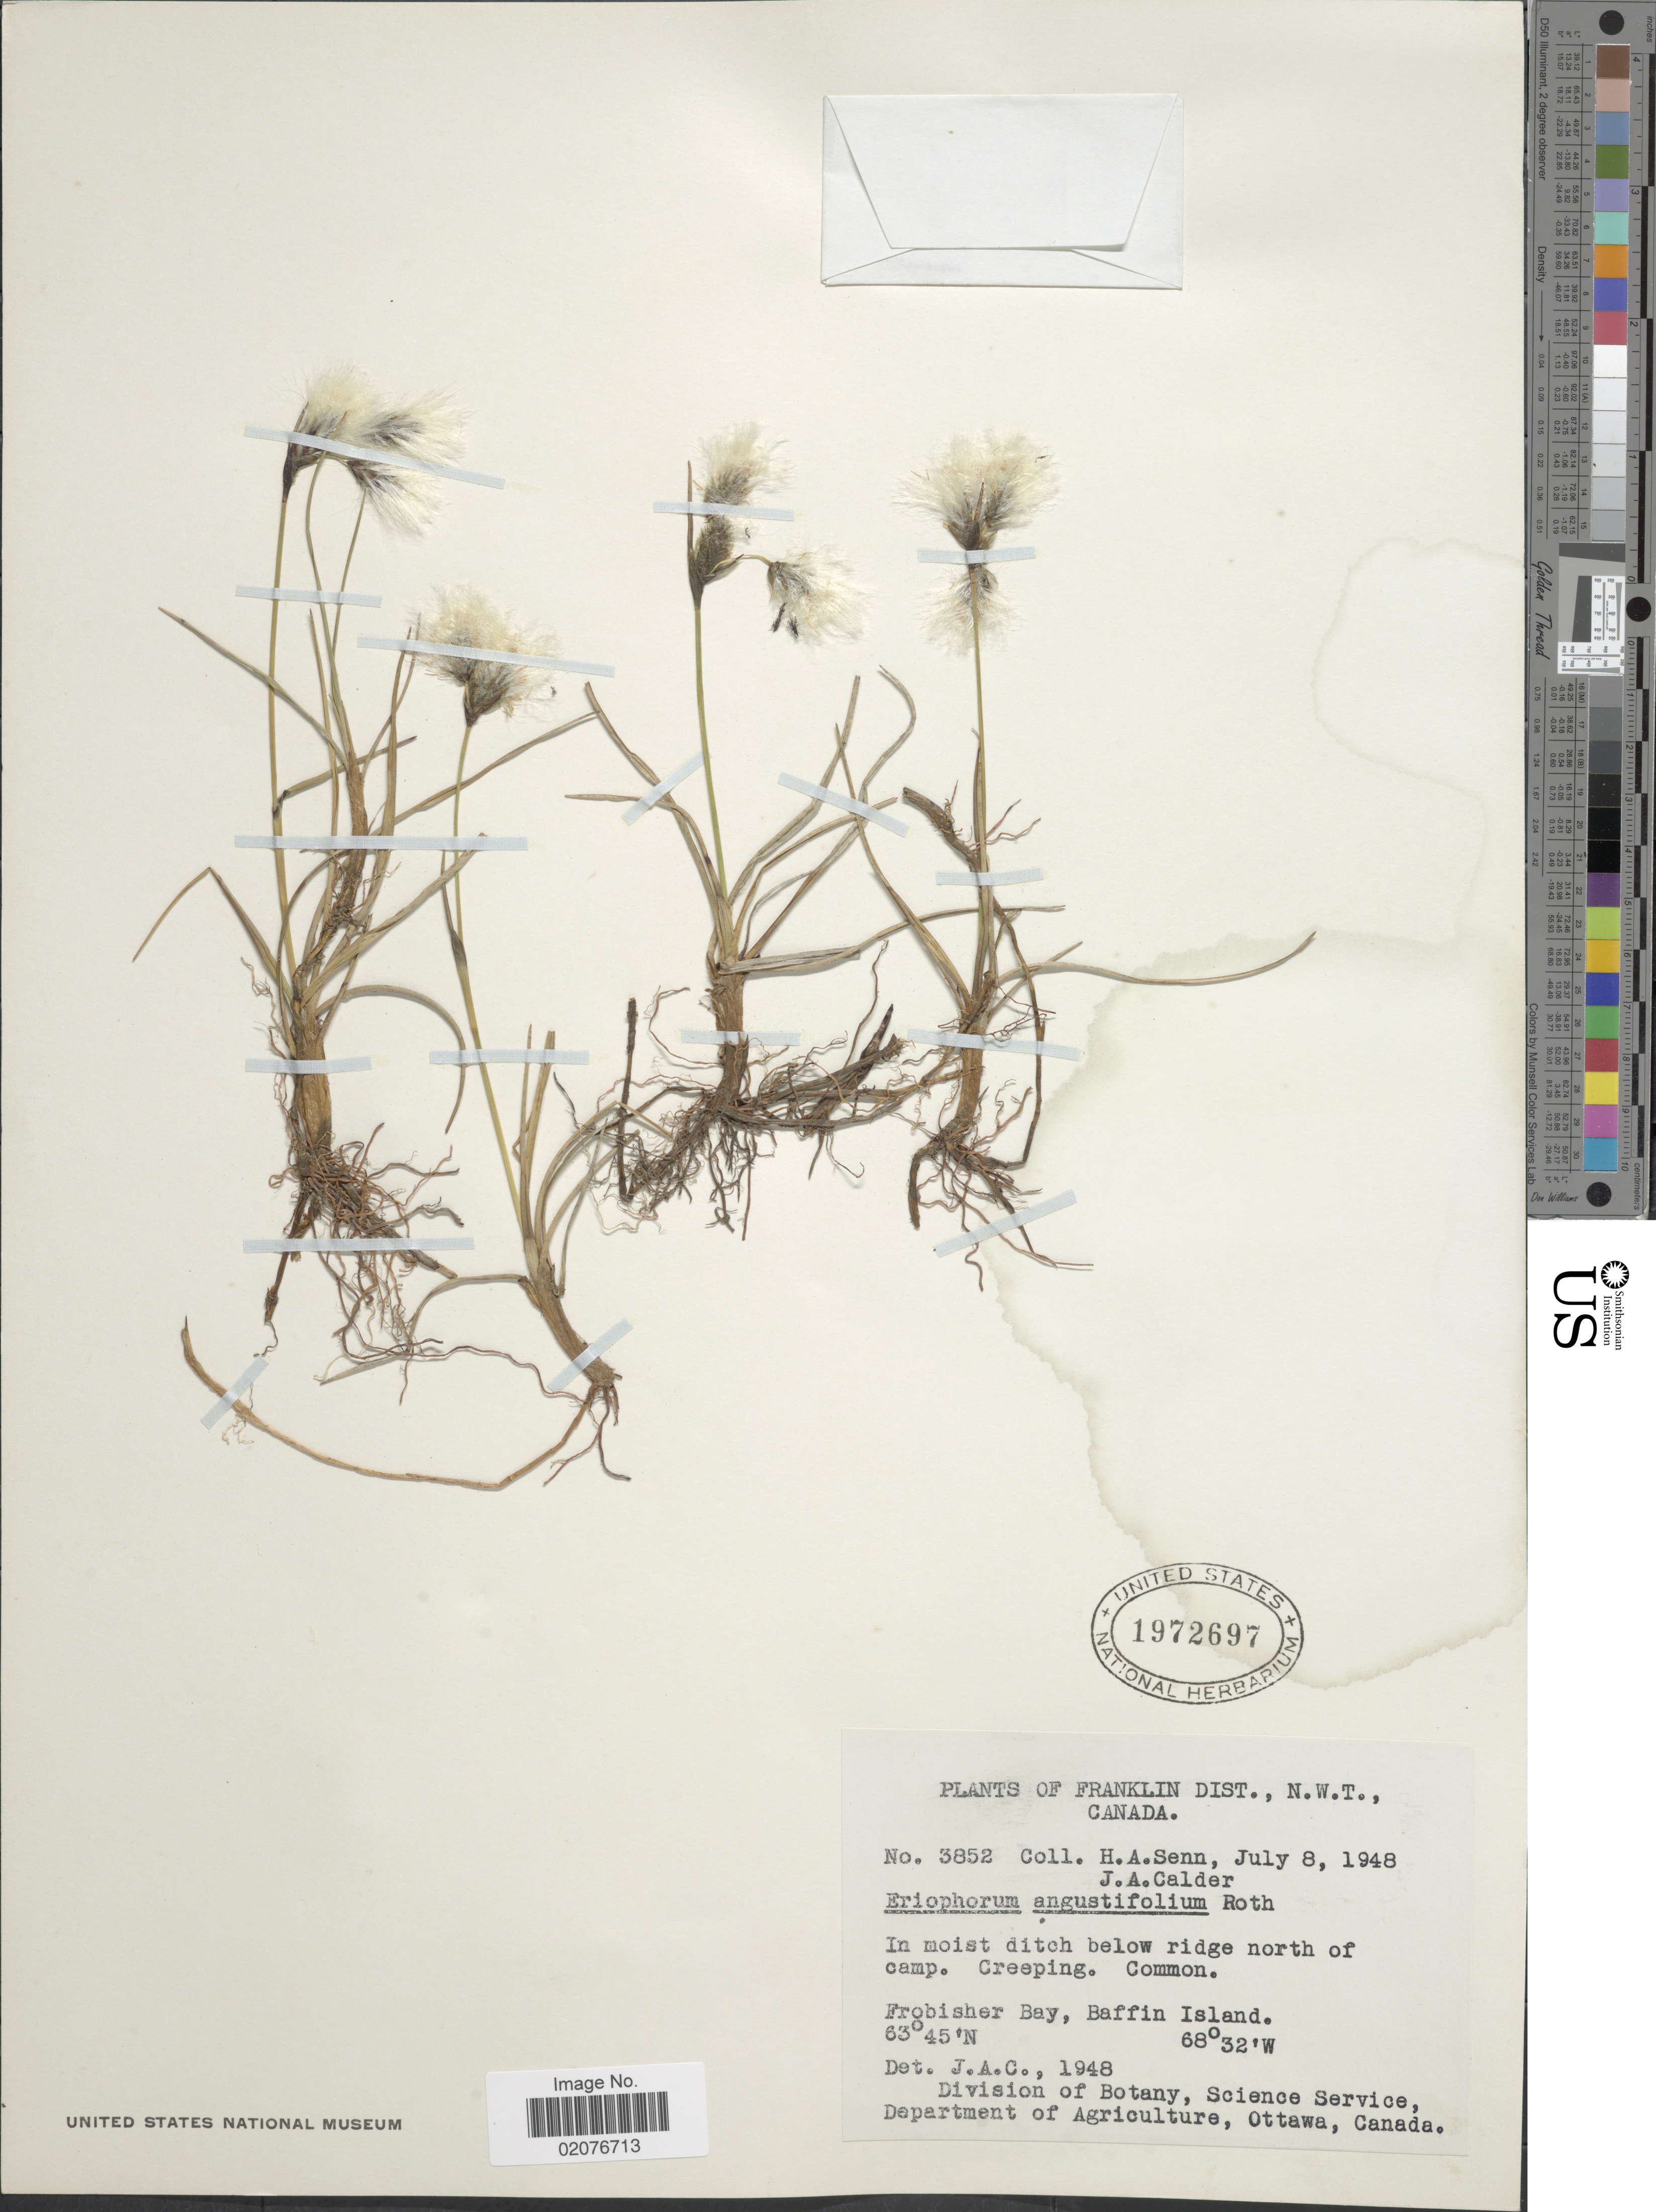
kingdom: Plantae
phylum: Tracheophyta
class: Liliopsida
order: Poales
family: Cyperaceae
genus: Eriophorum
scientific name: Eriophorum angustifolium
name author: Honck.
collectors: H. Senn & J. A. Calder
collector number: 3852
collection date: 1948-07-08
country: Canada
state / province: Northwest Territories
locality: Franklin Dist., N.W.T. In moist ditch below idge north of camp. Creeping. Common, Frobisher Bay, Baffin Island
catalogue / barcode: US 1972697